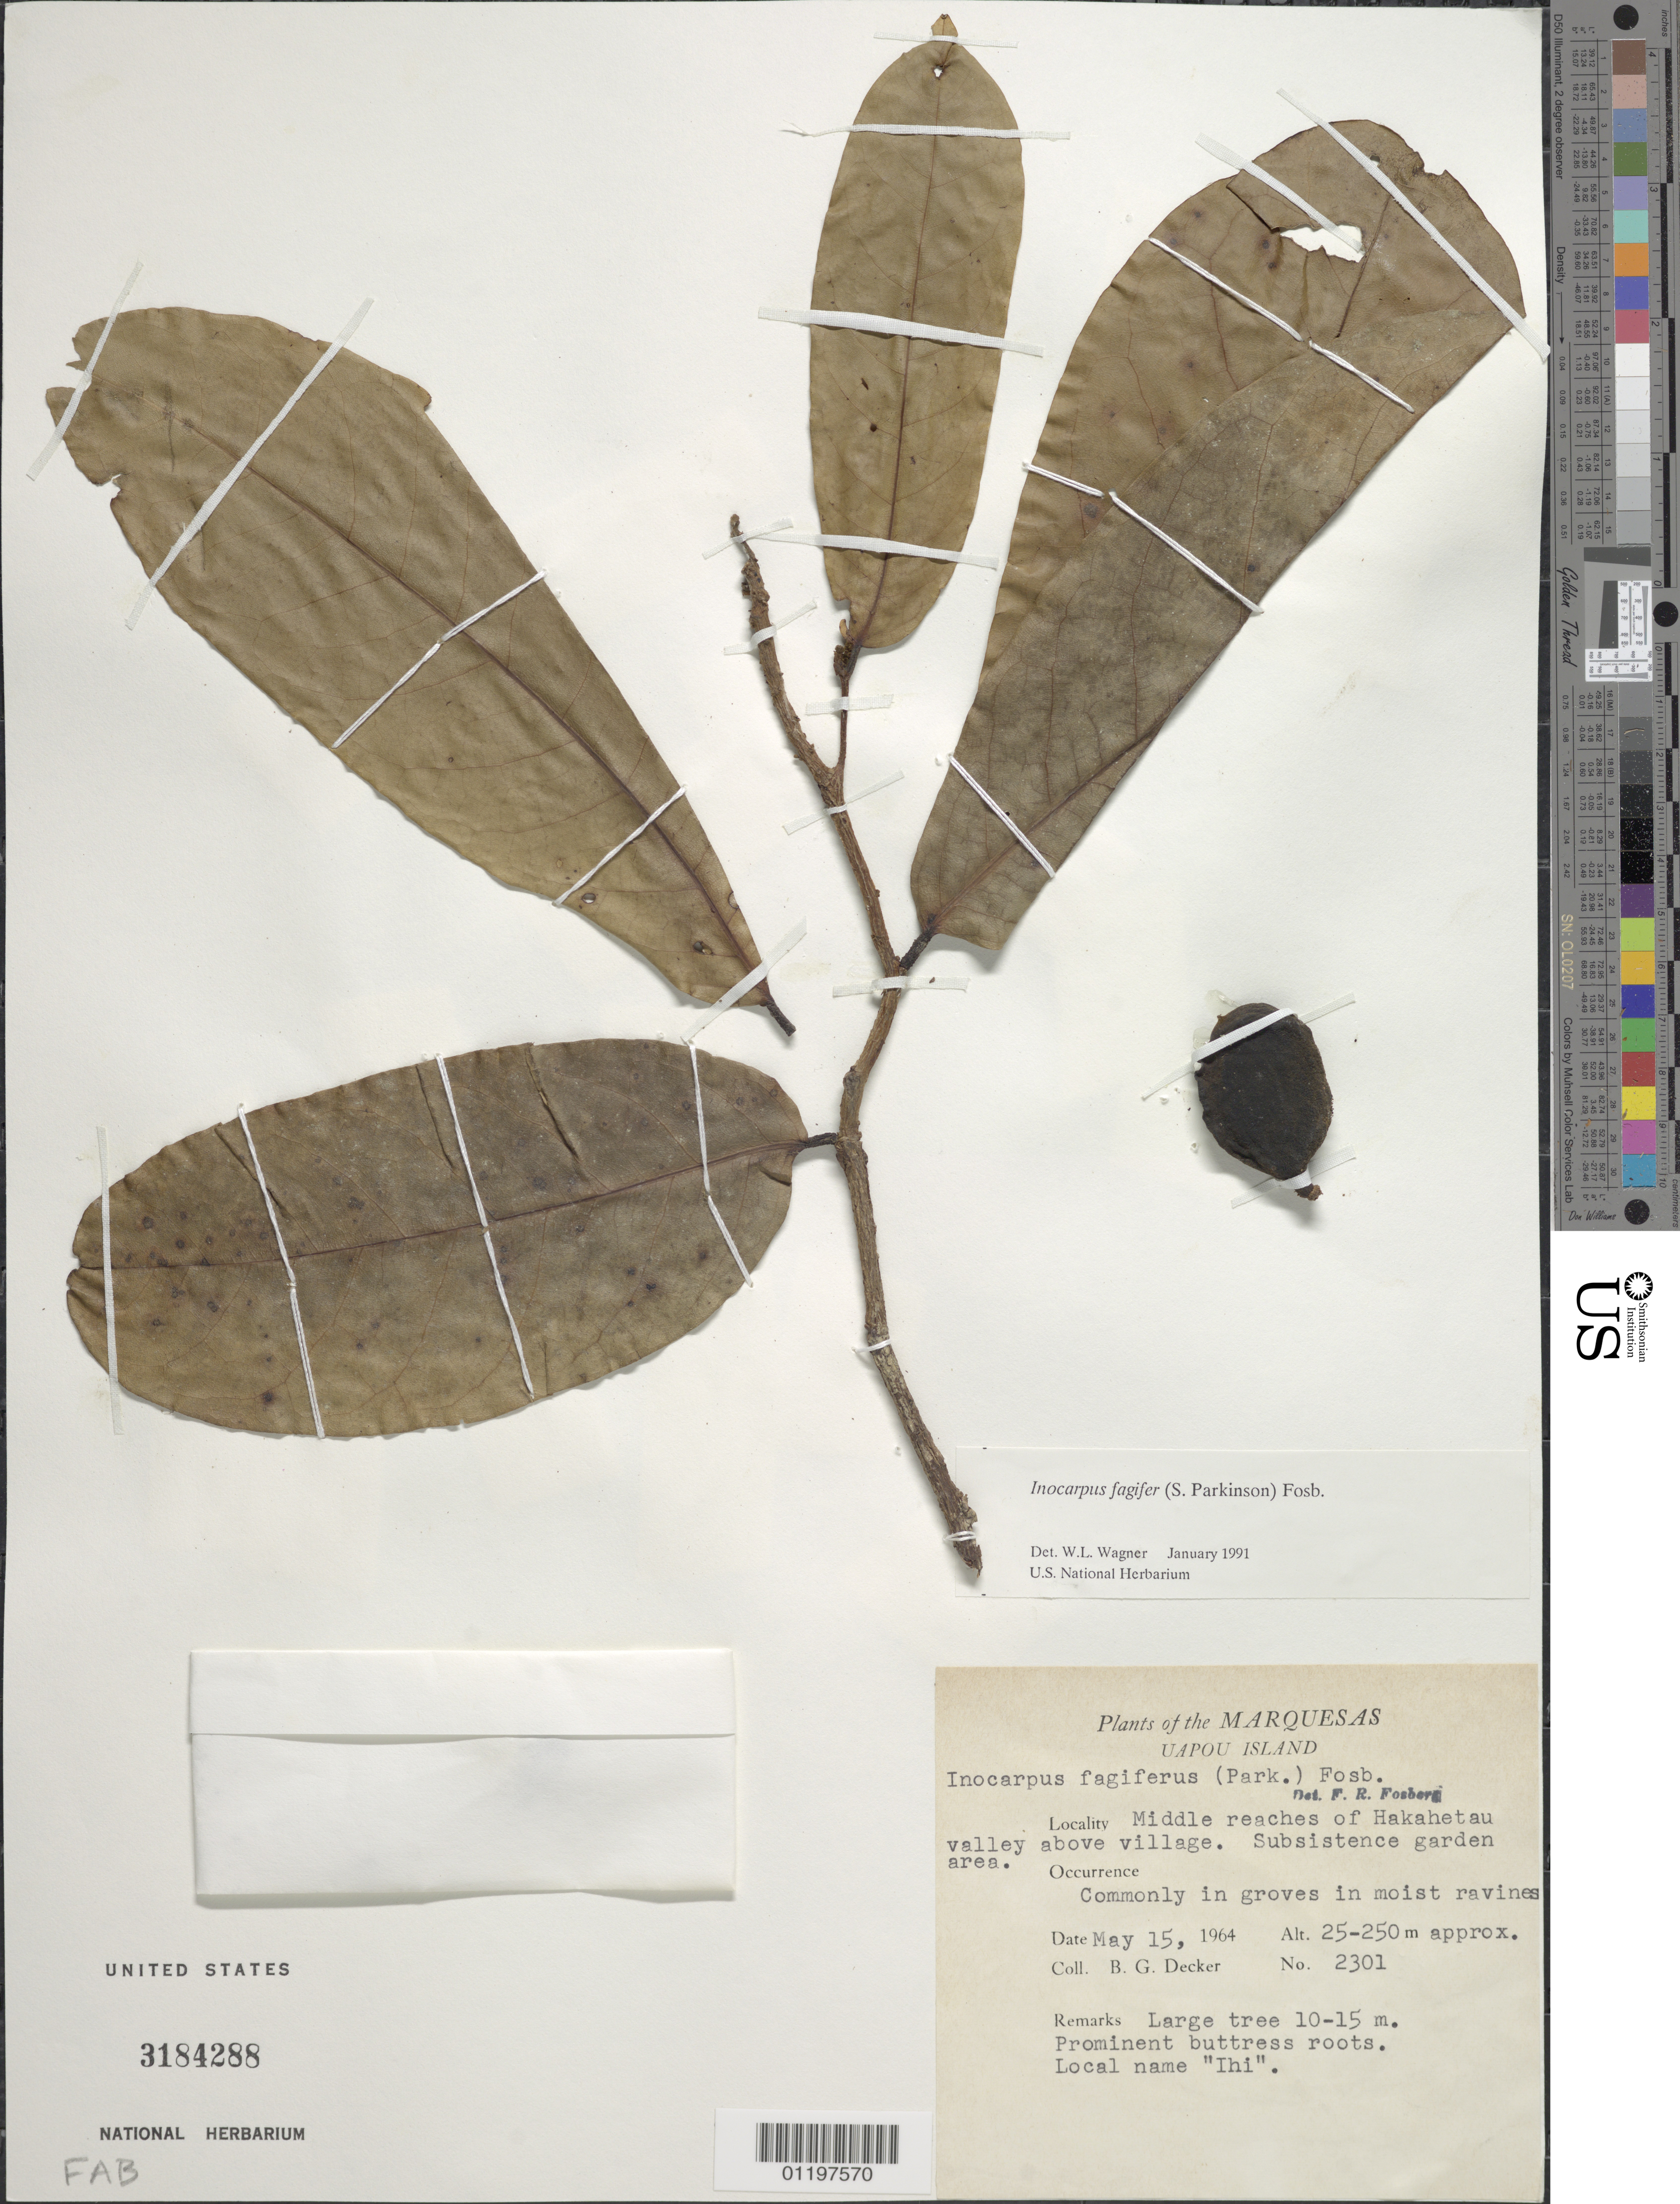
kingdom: Plantae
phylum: Tracheophyta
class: Magnoliopsida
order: Fabales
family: Fabaceae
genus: Inocarpus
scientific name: Inocarpus fagifer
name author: (Parkinson) Fosberg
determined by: Wagner, W. L., (BOT), Smithsonian Institution - National Museum of Natural History (UNITED STATES)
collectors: B. G. Decker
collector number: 2301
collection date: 1964-05-15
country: French Polynesia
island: Ua Pou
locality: middle reaches of Hakahetau Valley above village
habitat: Subsistence garden area. Commonly in groves in moist ravines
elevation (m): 25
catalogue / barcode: US 3184288